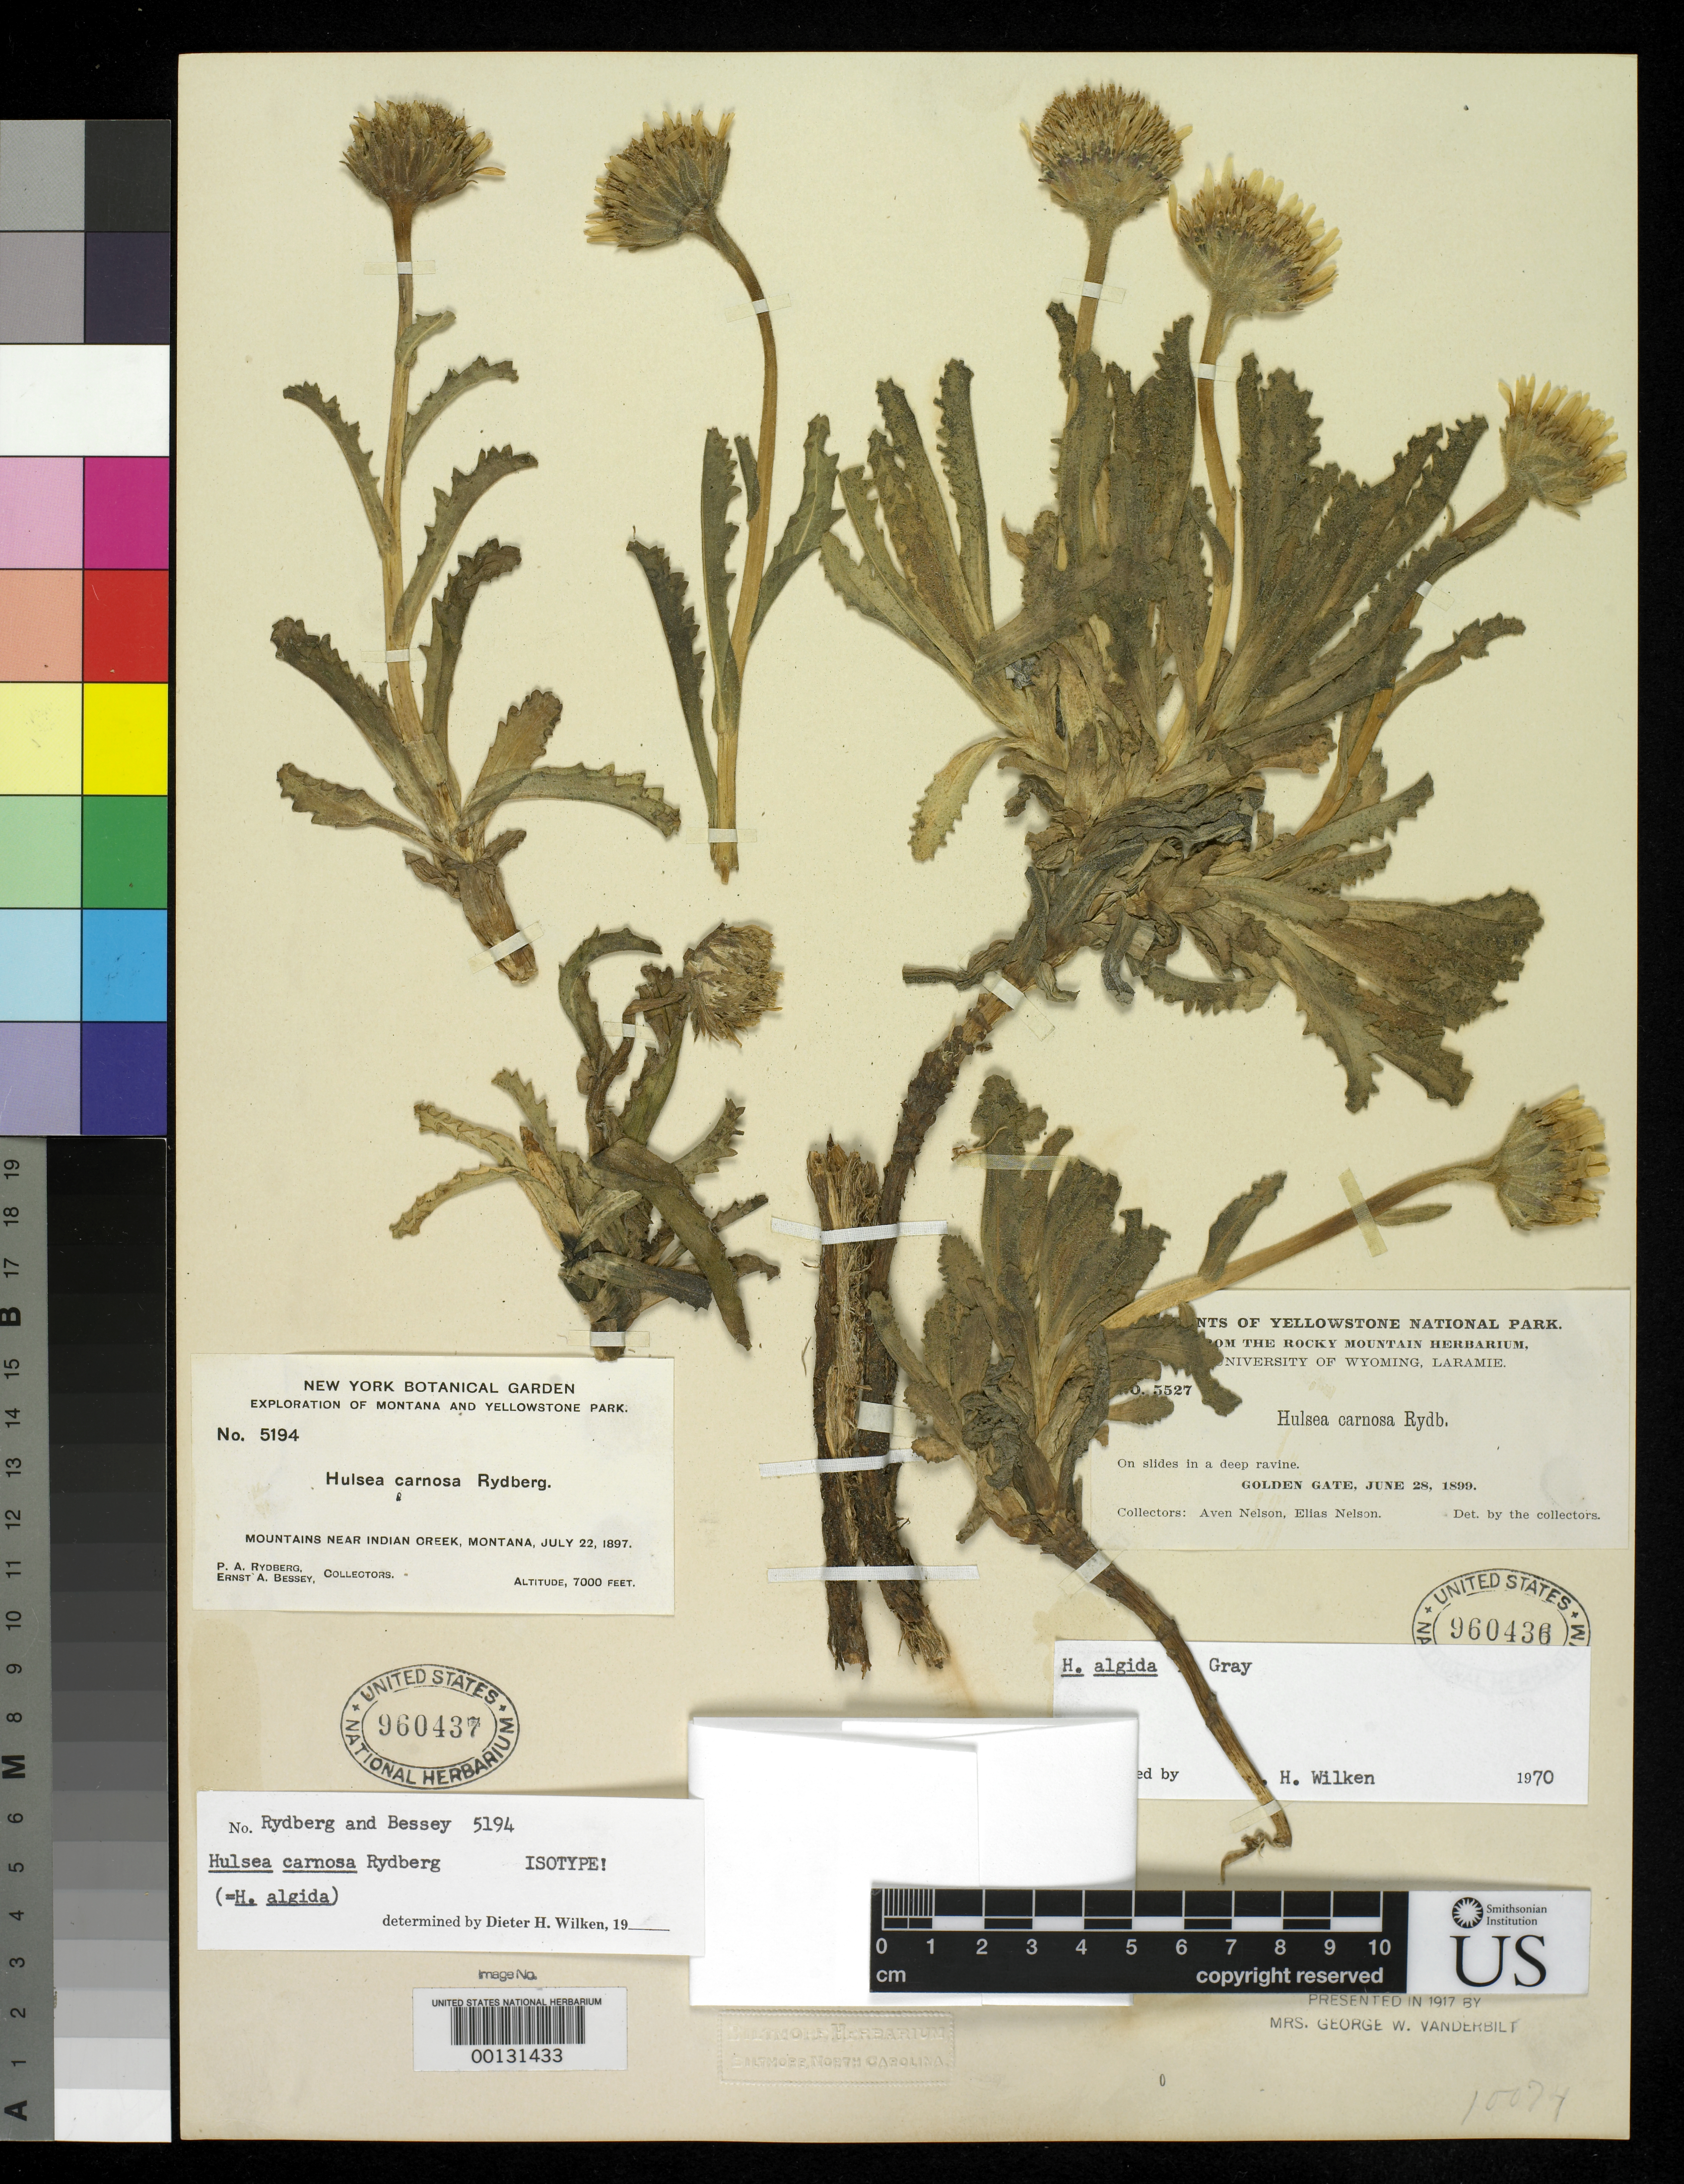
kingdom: Plantae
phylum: Tracheophyta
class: Magnoliopsida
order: Asterales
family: Asteraceae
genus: Hulsea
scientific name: Hulsea carnosa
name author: Rydb.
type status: Isolectotype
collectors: P. A. Rydberg & E. Bessey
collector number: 5194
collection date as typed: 22 Jul 1897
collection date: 1897-07-22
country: United States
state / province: Montana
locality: Mountain near Indian Creek.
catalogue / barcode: US 960437